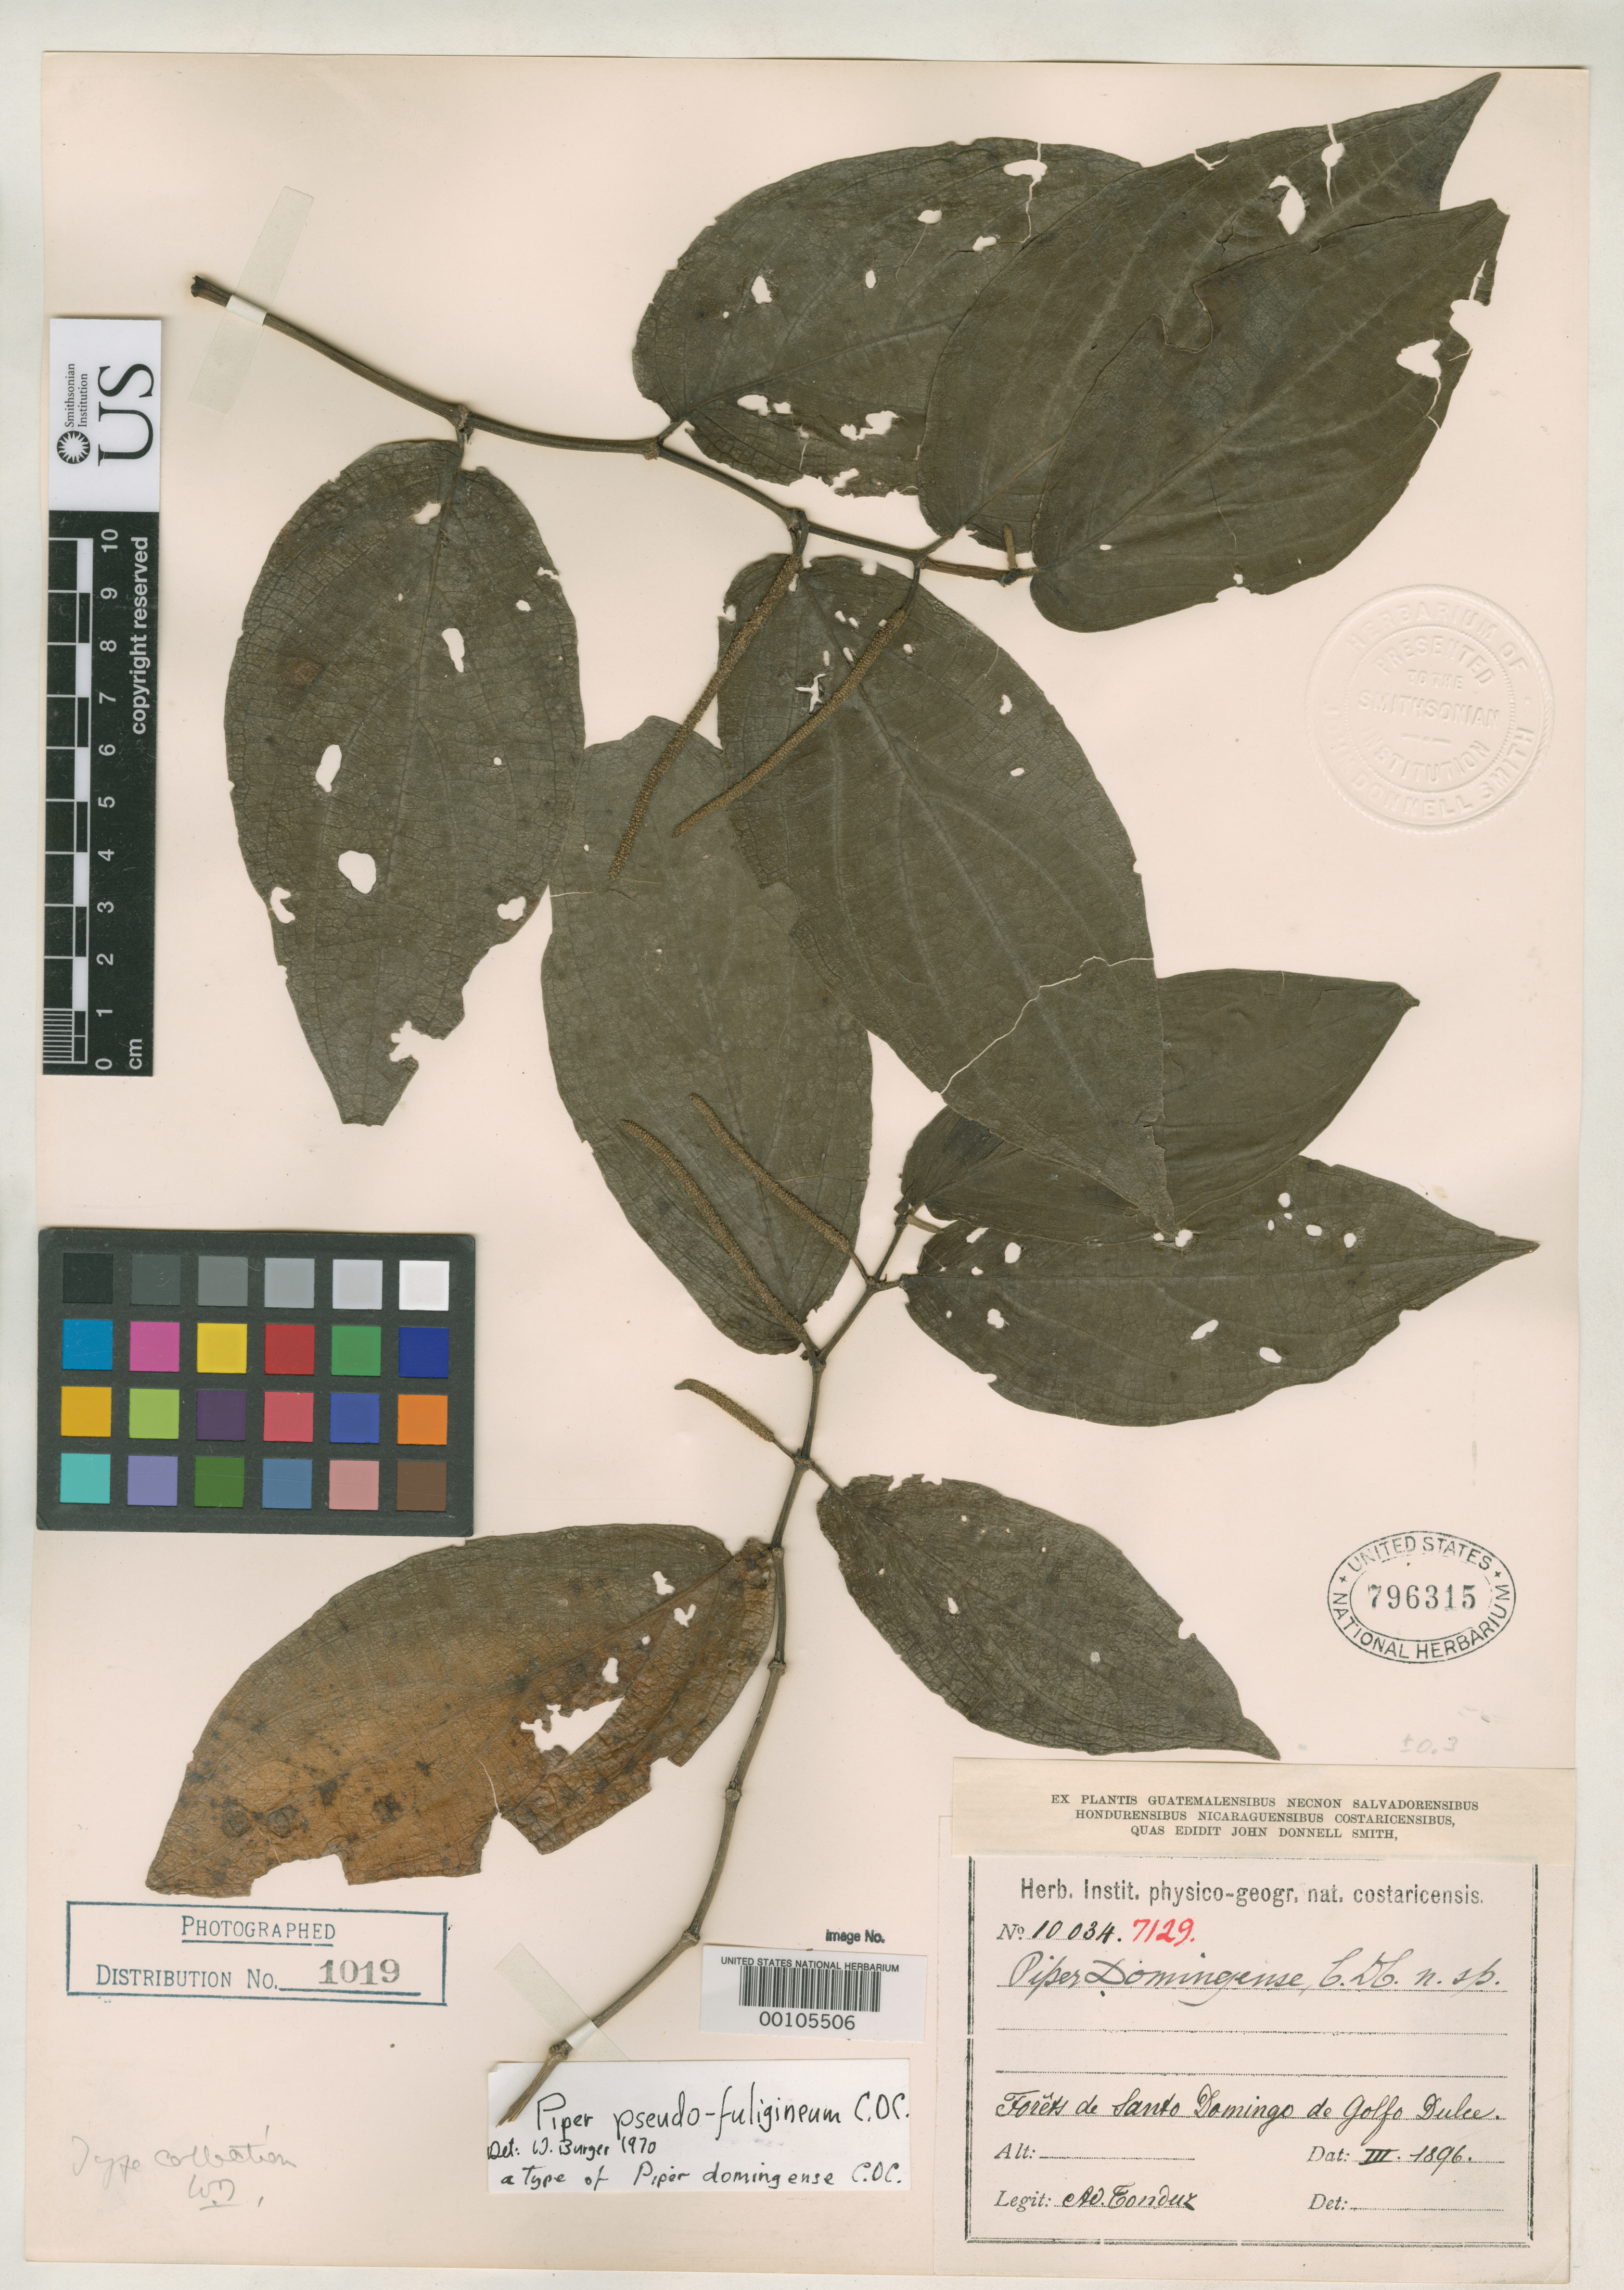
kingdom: Plantae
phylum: Tracheophyta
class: Magnoliopsida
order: Piperales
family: Piperaceae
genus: Piper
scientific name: Piper domingense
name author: C. DC. in Pittier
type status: Isotype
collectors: A. Tonduz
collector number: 10034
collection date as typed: Mar 1896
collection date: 1896-03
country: Costa Rica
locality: Santo Domingo de Golfo Dulce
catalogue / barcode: US 796315